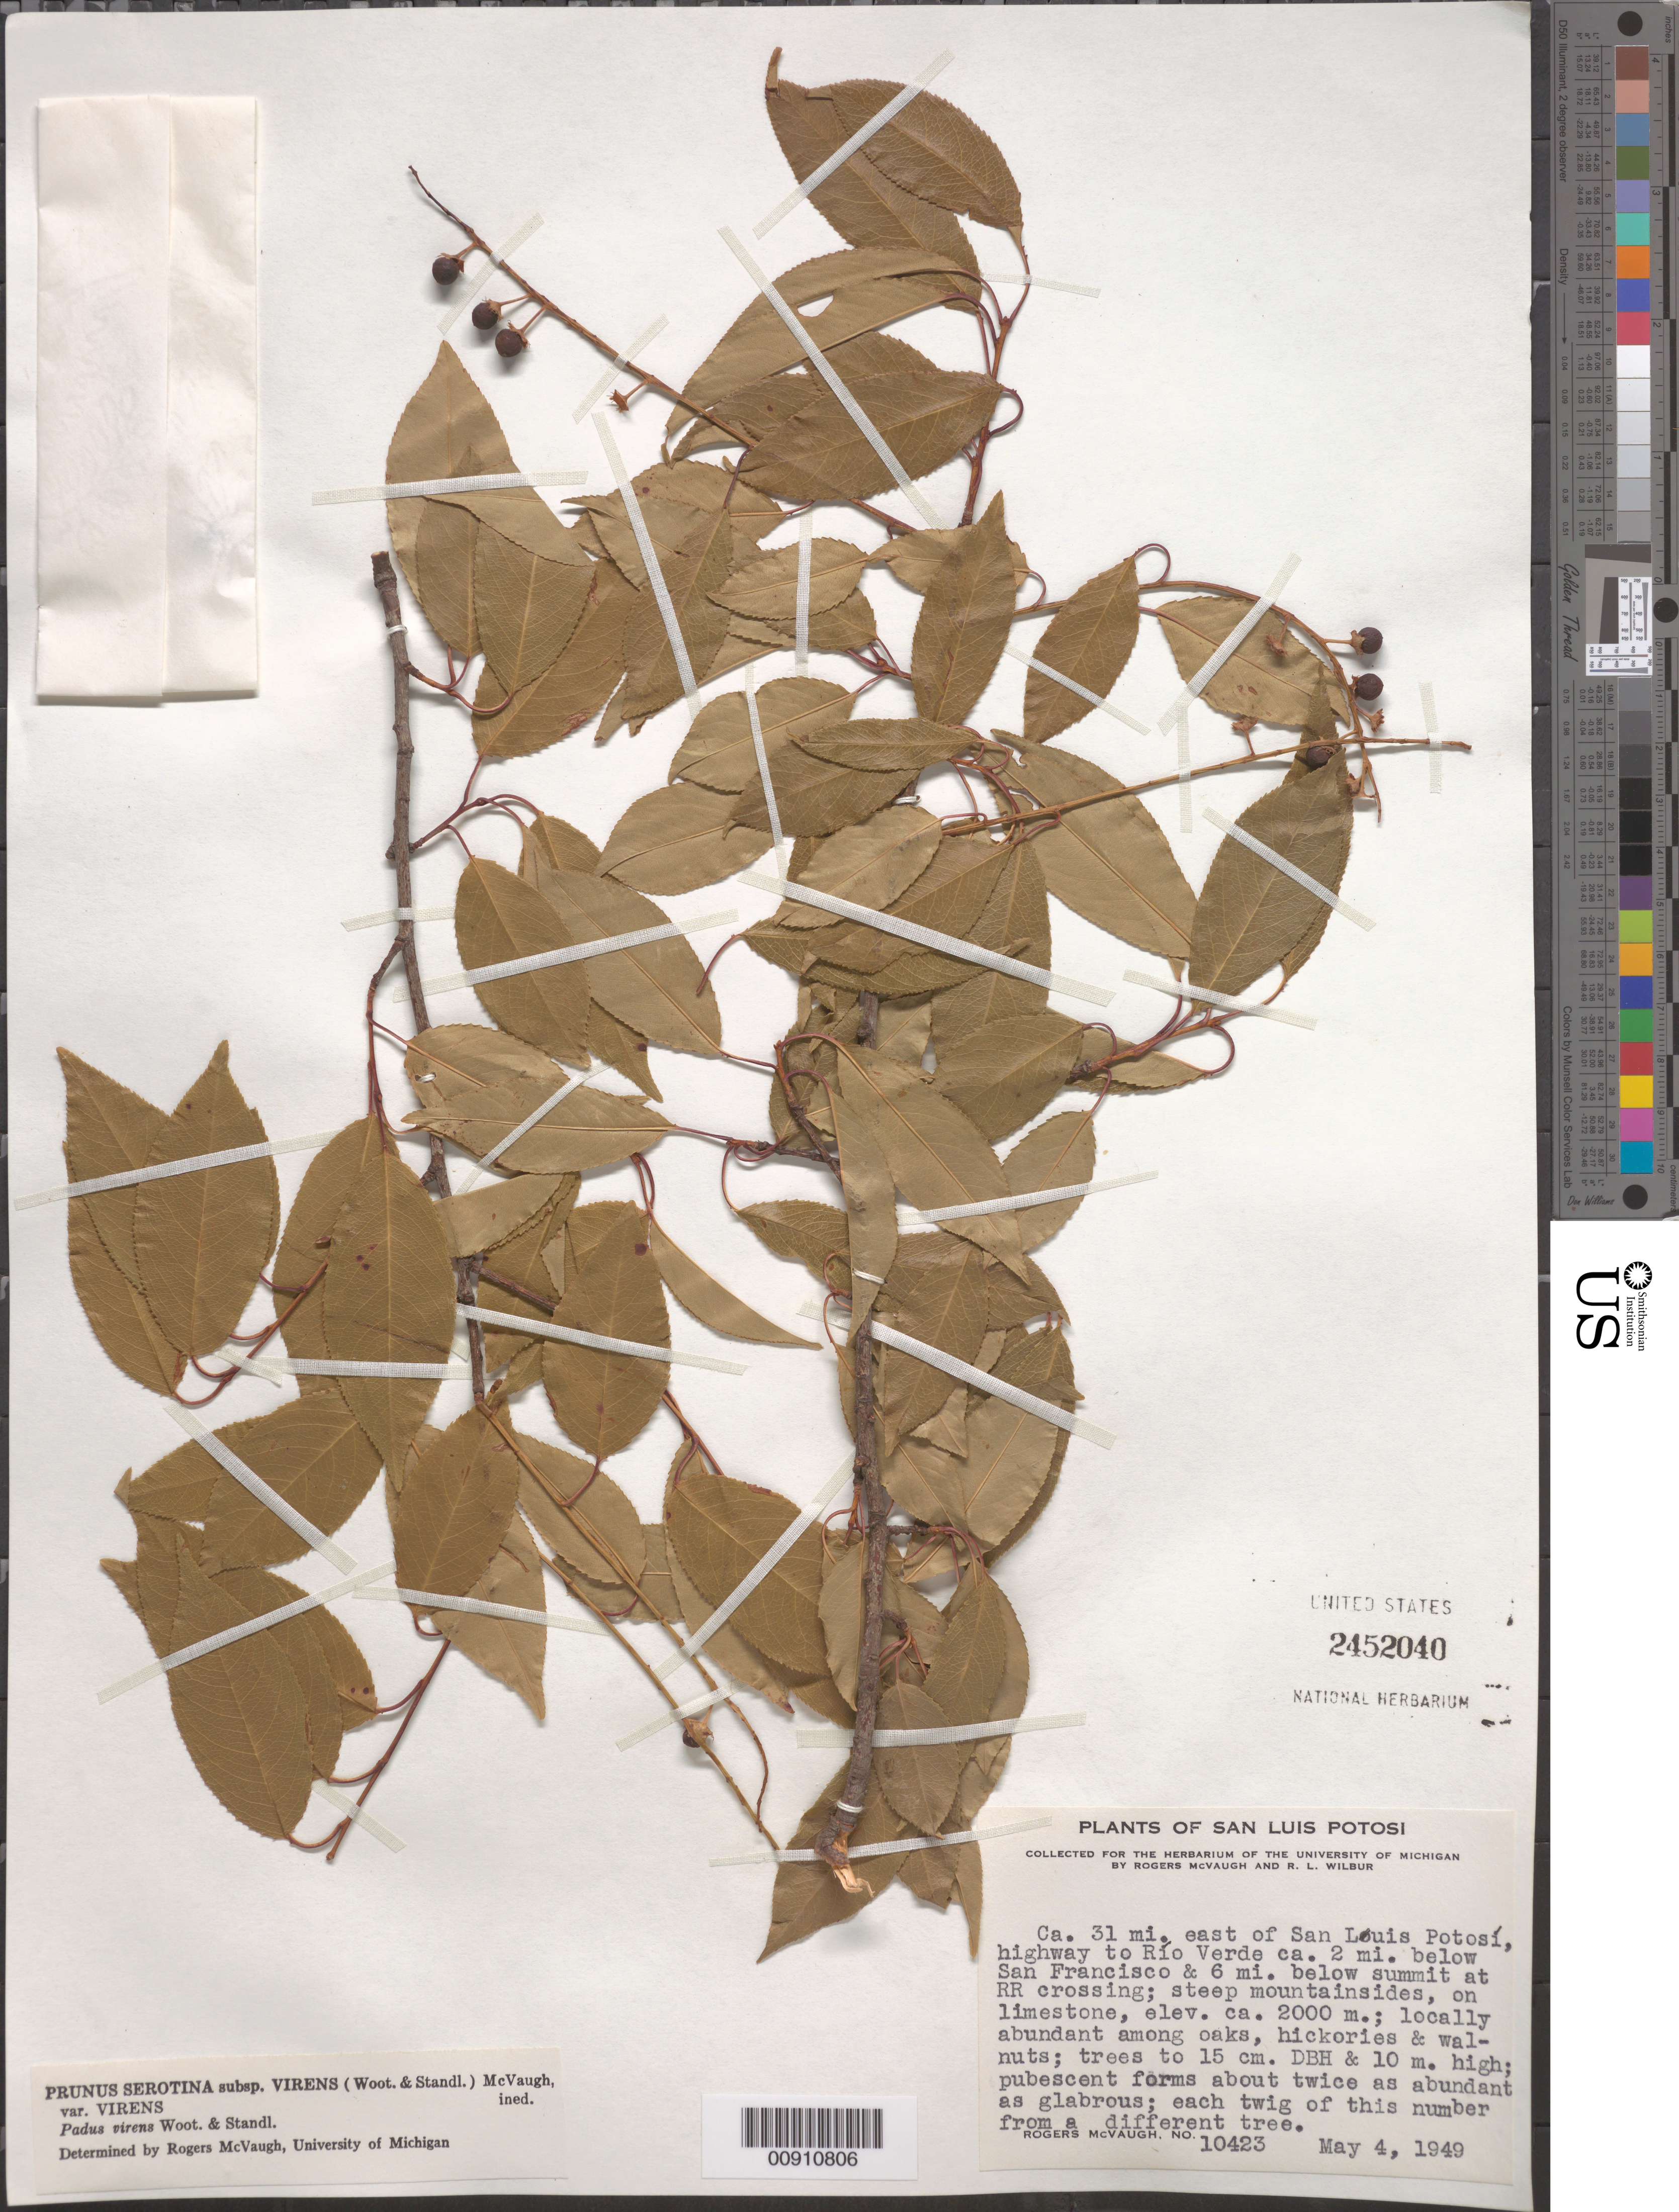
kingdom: Plantae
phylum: Tracheophyta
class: Magnoliopsida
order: Rosales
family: Rosaceae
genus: Prunus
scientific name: Prunus serotina var. rufula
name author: (Wooton & Standl.) McVaugh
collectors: R. McVaugh & R. L. Wilbur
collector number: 10423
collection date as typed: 04 May 1949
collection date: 1949-05-04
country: Mexico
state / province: San Luis Potosí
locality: Ca. 31 mi. east of San Luis Potosí, highway to Río Verde ca. 2 mi. below San Francisco & 6 mi. below summit at RR crossing.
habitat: Steep mountainsides, on limestone. Locally abundant among oaks, hickories & walnuts.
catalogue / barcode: US 2452040